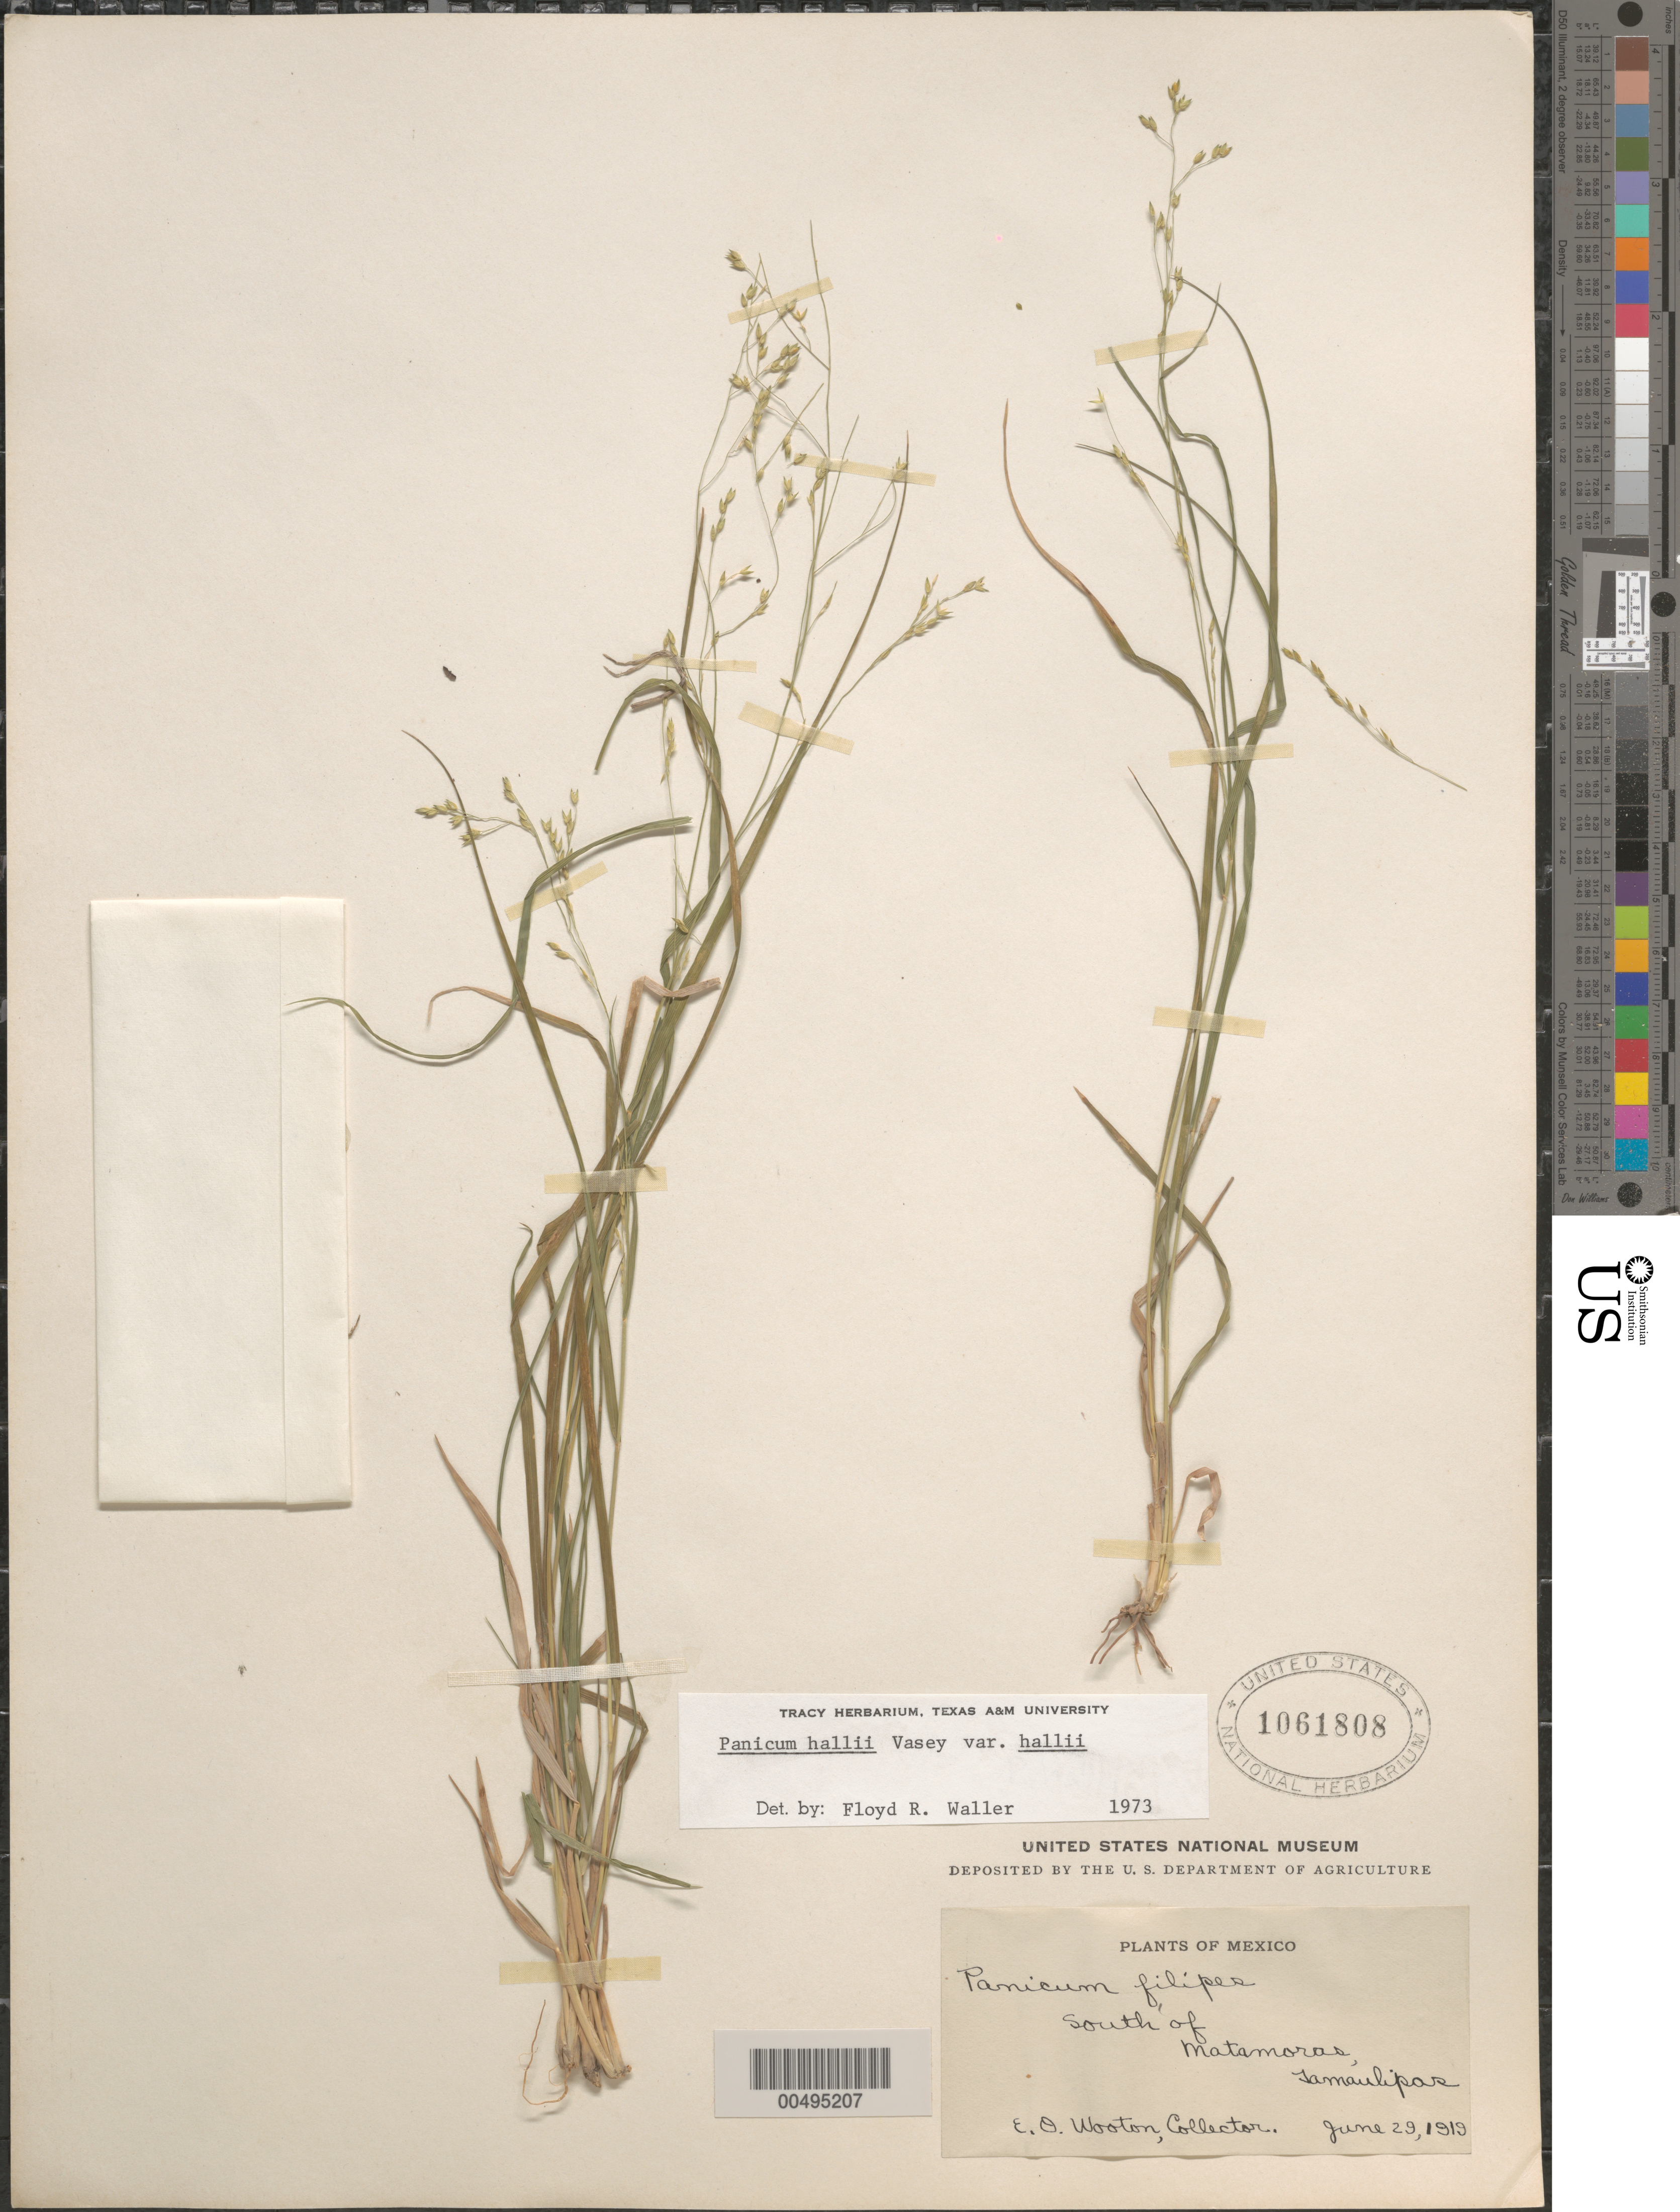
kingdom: Plantae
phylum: Tracheophyta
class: Liliopsida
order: Poales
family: Poaceae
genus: Panicum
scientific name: Panicum hallii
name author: Vasey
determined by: Waller, F. R.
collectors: E. O. Wooton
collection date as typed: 29 Jun 1919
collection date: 1919-06-29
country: Mexico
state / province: Tamaulipas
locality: S of Matamoros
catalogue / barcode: US 1061808